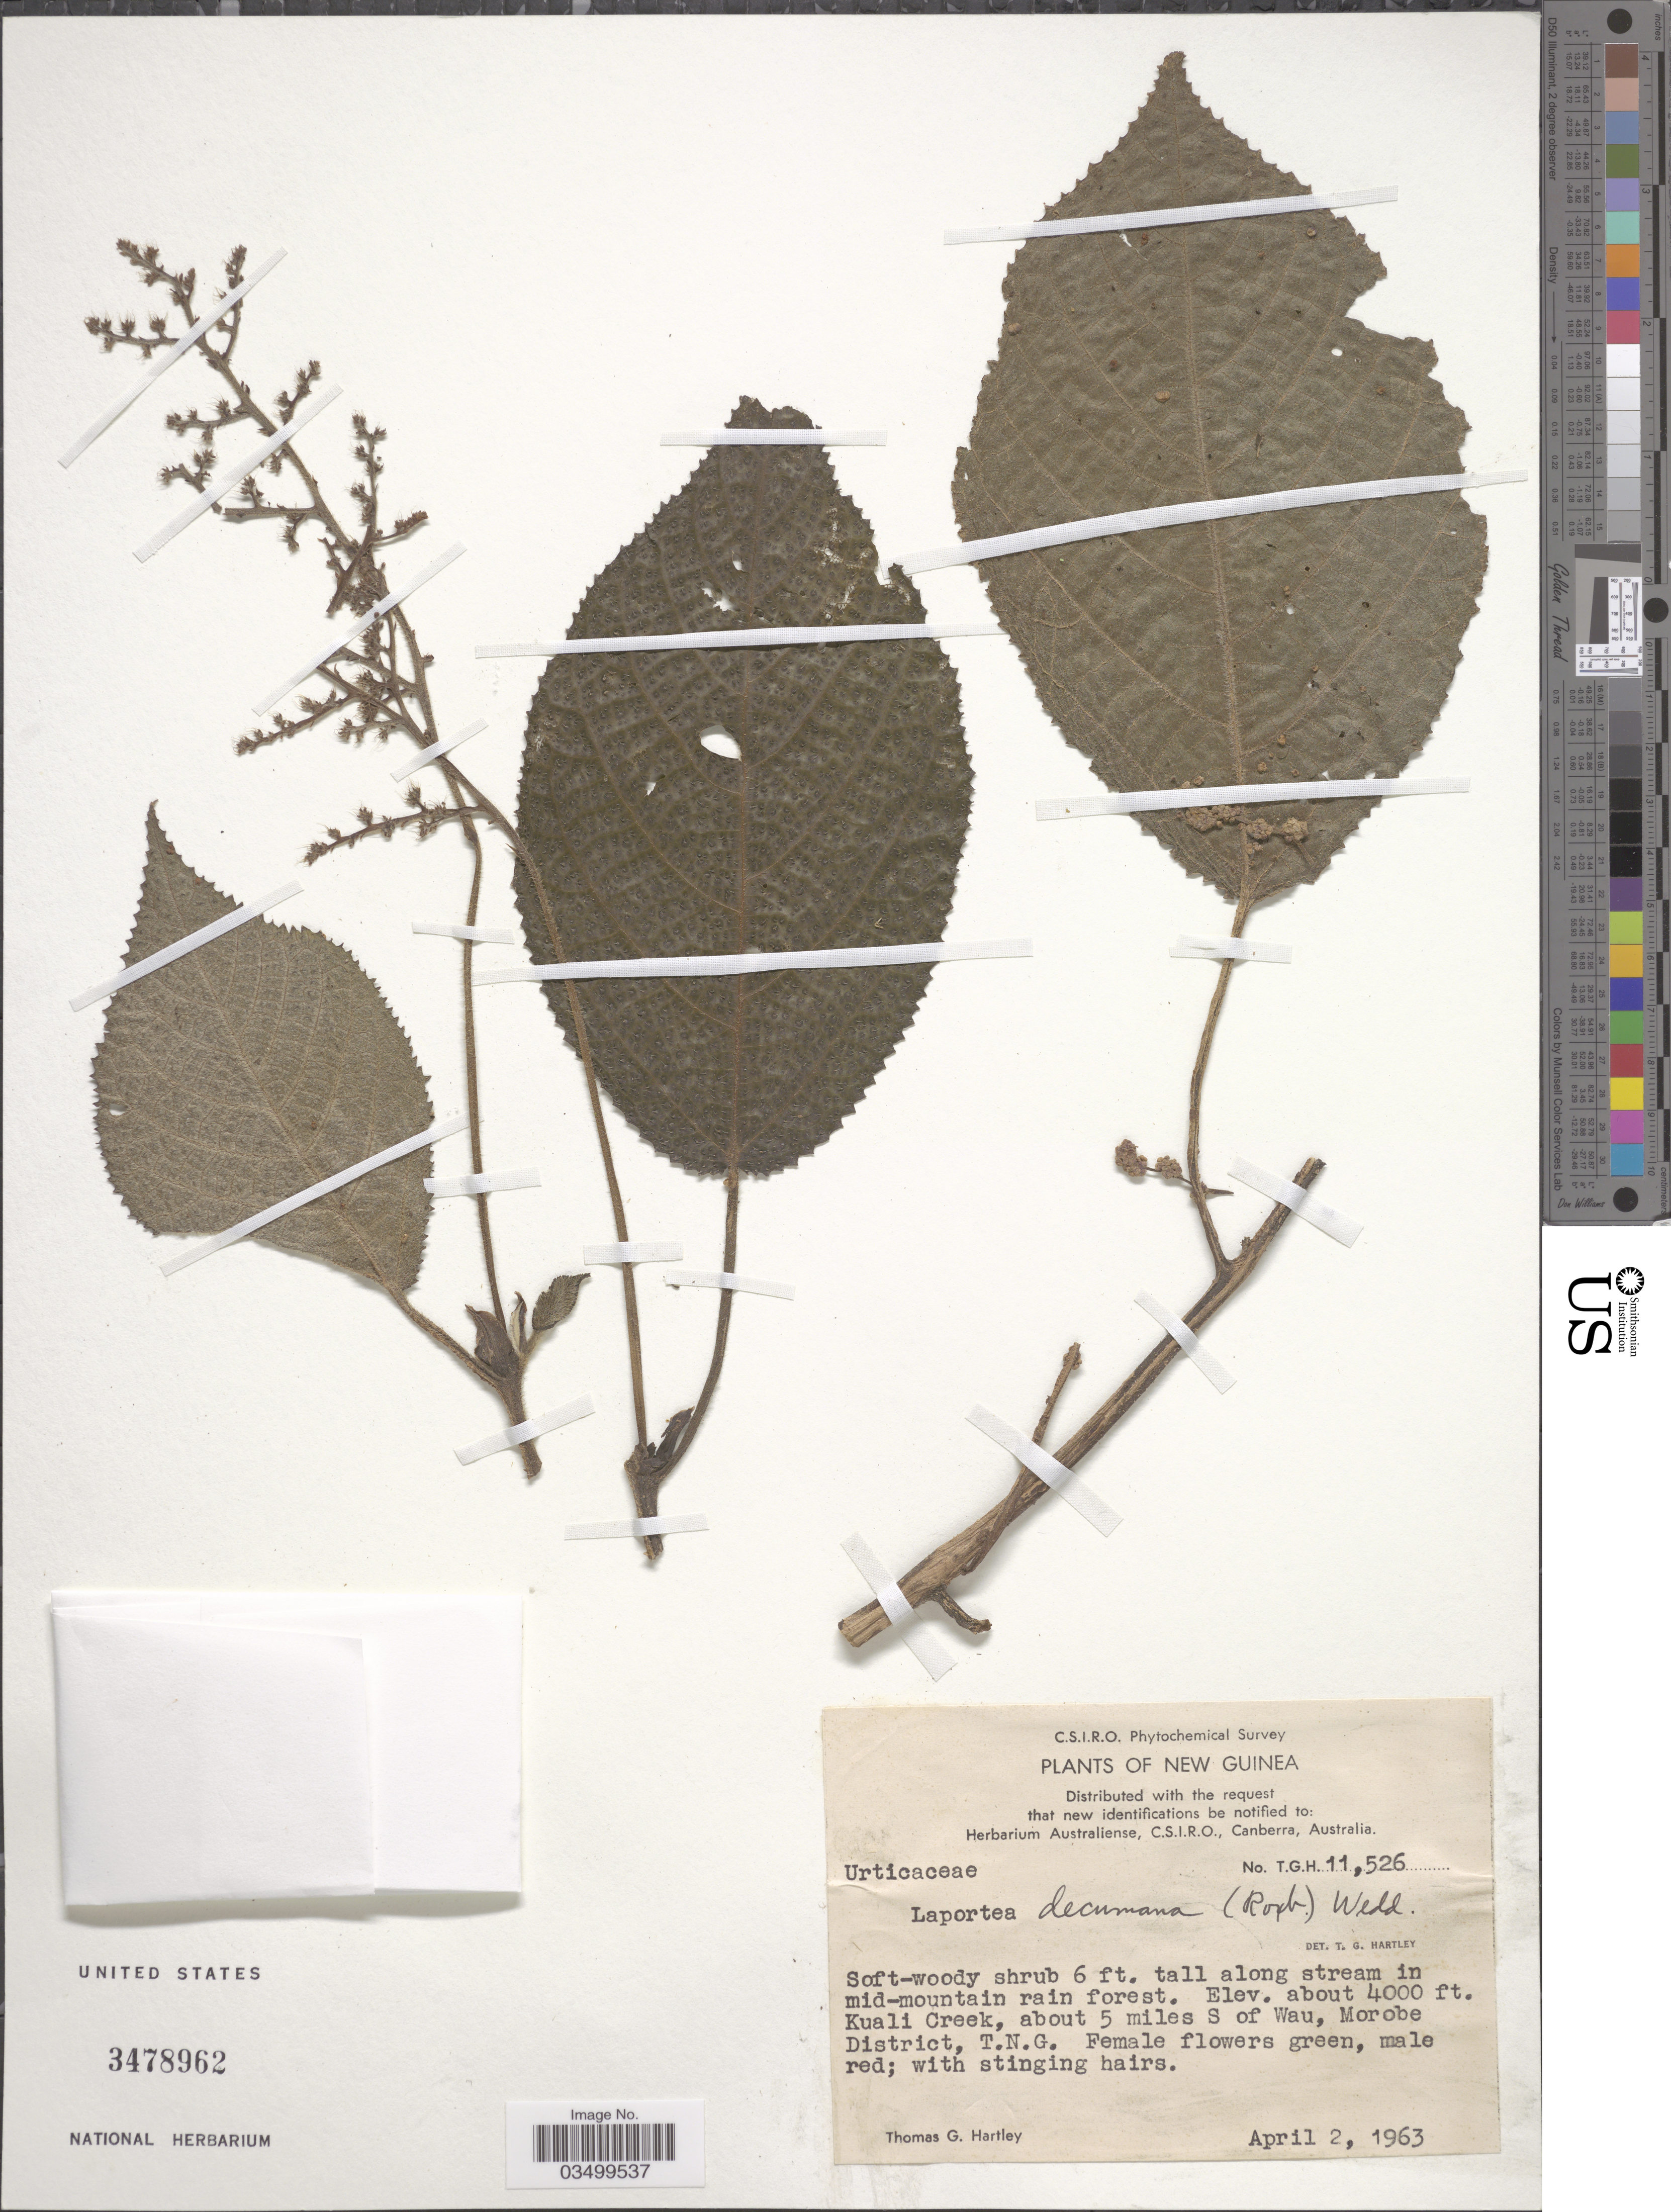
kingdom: Plantae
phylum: Tracheophyta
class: Magnoliopsida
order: Rosales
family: Urticaceae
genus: Laportea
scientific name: Laportea decumana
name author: (Roxb.) Wedd.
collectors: T. G. Hartley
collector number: T.G.H. 11526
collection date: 1963-04-02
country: Papua New Guinea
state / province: Morobe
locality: Kuali Creek, about 5 miles S of Wau, Morobe District, T.N.G.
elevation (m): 1219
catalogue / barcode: US 3478962